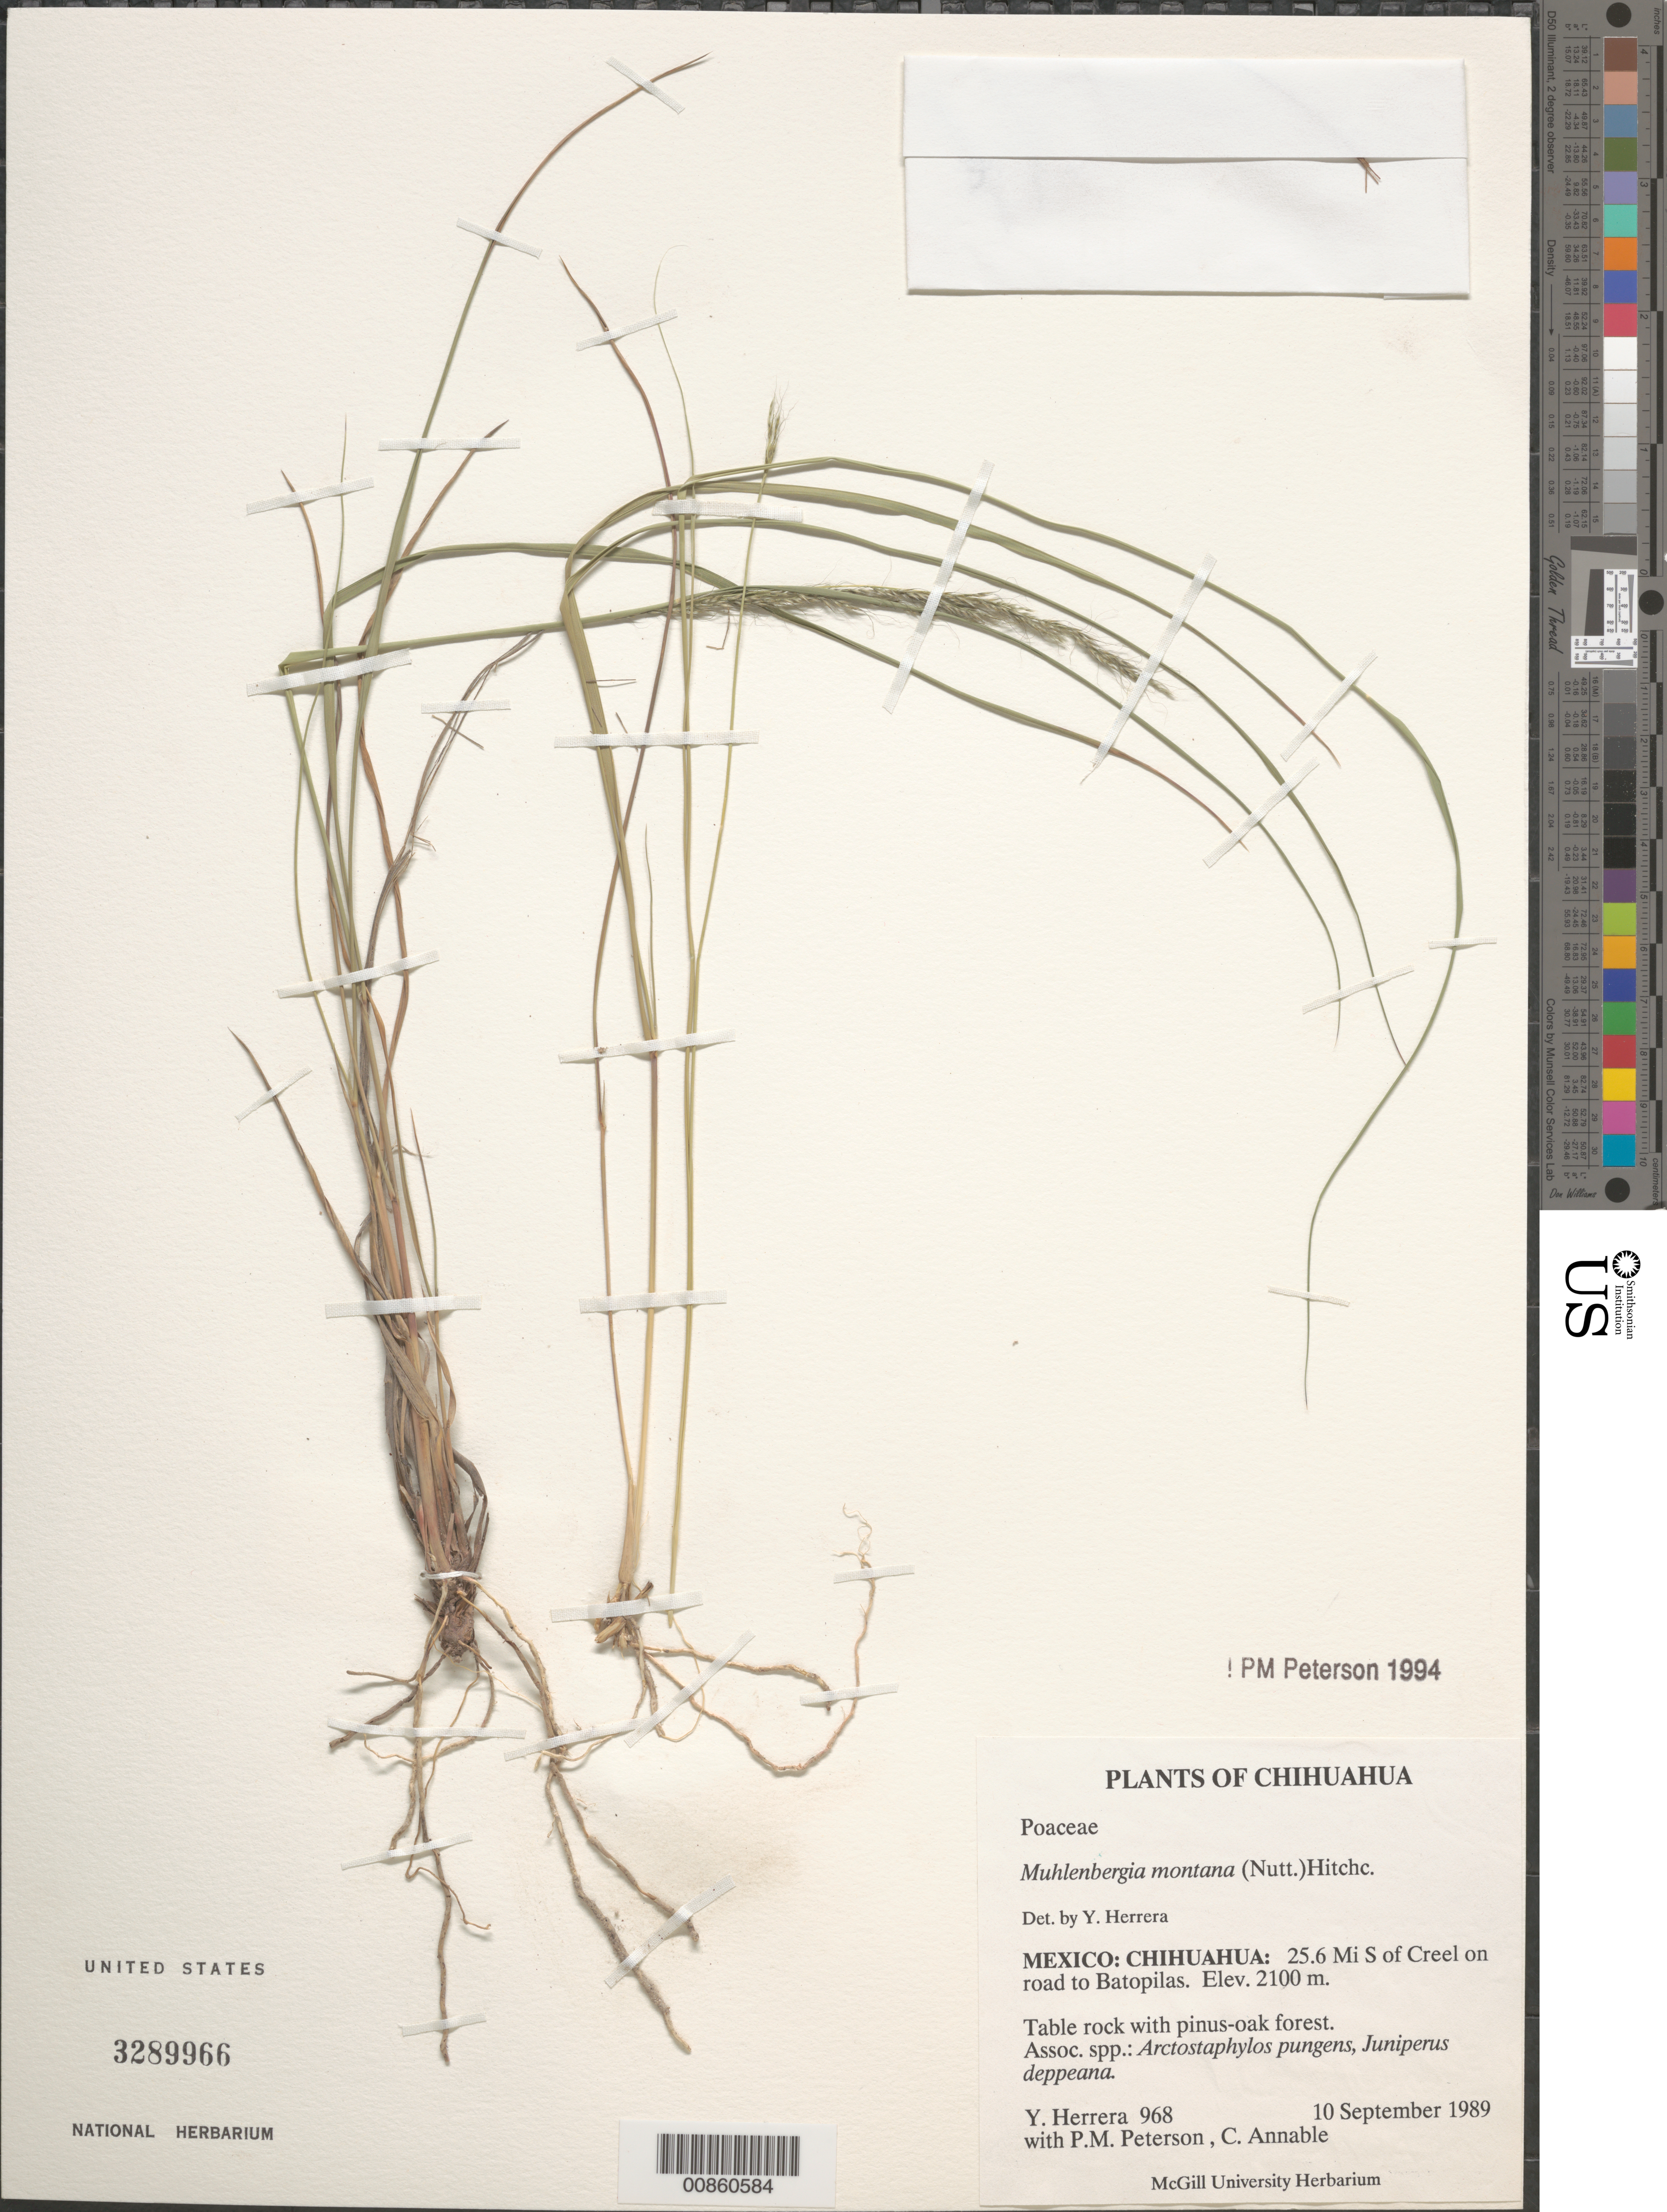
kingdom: Plantae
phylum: Tracheophyta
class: Liliopsida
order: Poales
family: Poaceae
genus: Muhlenbergia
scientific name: Muhlenbergia montana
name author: (Nutt.) Hitchc.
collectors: Y. Herrera Arrieta, P. M. Peterson & C. R. Annable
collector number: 968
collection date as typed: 10 Sep 1989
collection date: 1989-09-10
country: Mexico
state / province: Chihuahua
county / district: Guachochi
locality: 25.6 mi S of Creel on road to Batopilas, mpio. Guachochi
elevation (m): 2100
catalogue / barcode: US 3289966